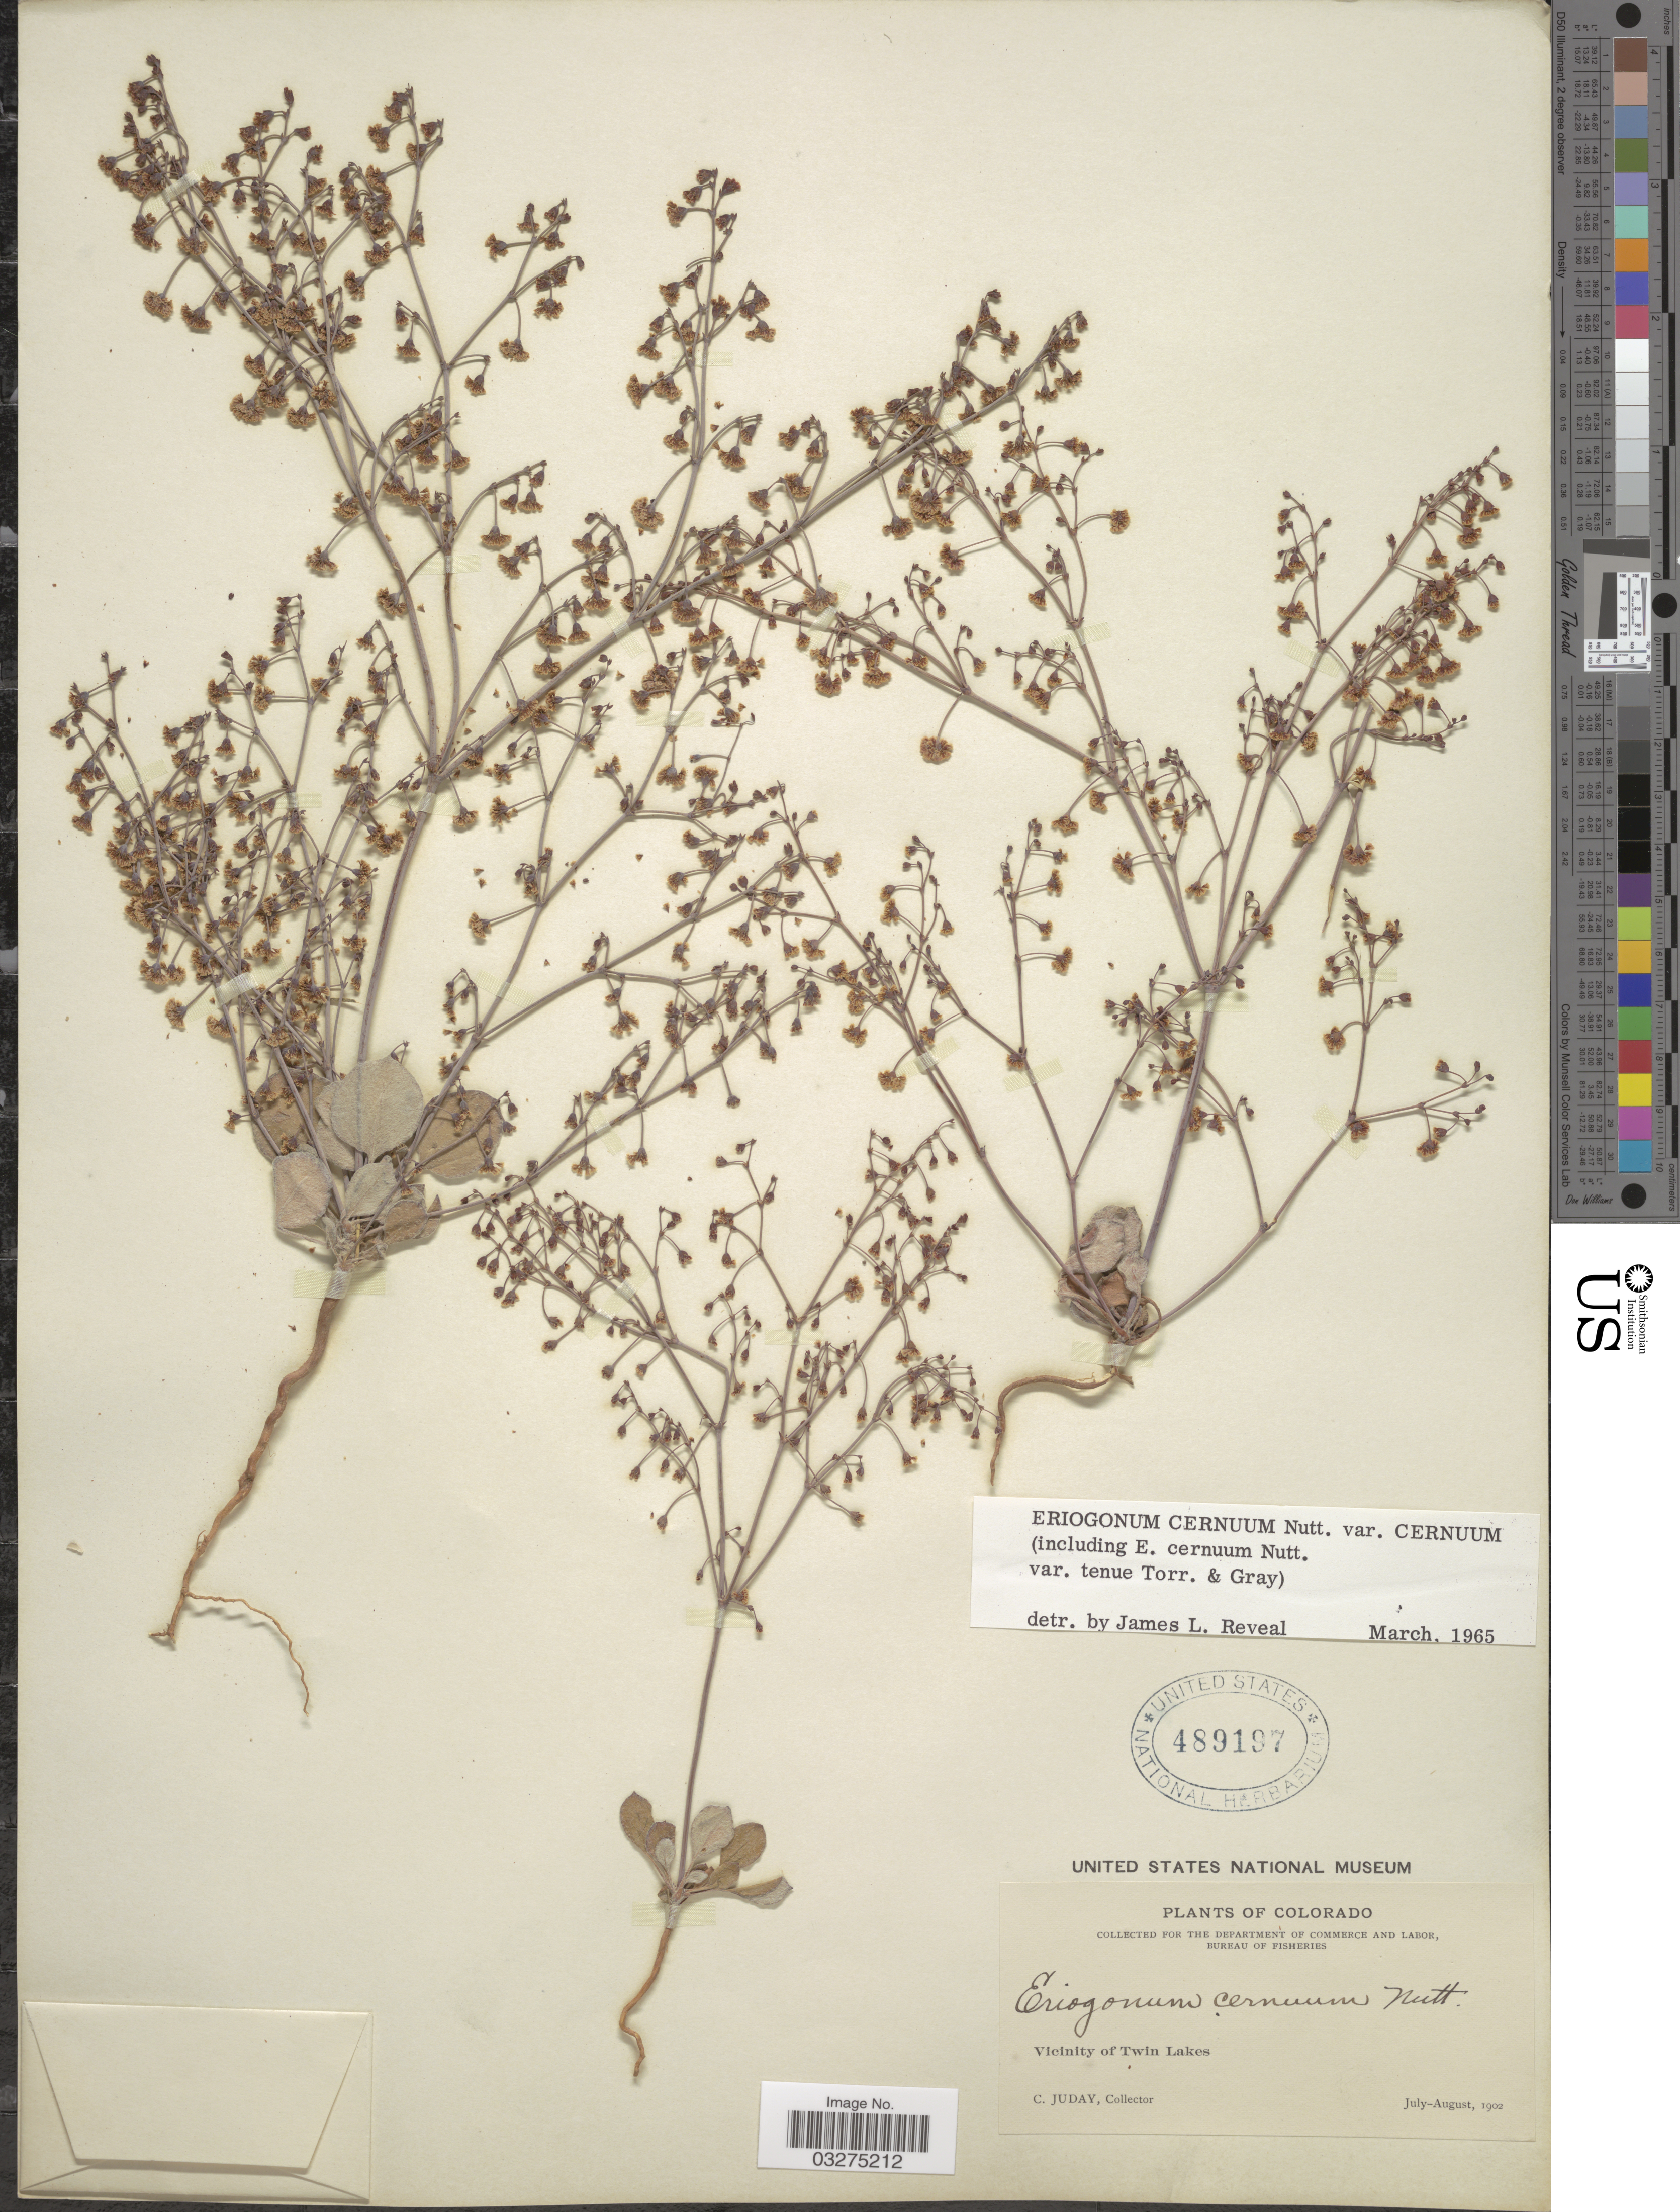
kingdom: Plantae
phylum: Tracheophyta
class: Magnoliopsida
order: Caryophyllales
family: Polygonaceae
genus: Eriogonum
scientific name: Eriogonum cernuum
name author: Nutt.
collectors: C. Juday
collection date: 1902-07/1902-08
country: United States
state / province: Colorado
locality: Vicinity of Twin Lakes.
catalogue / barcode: US 489197